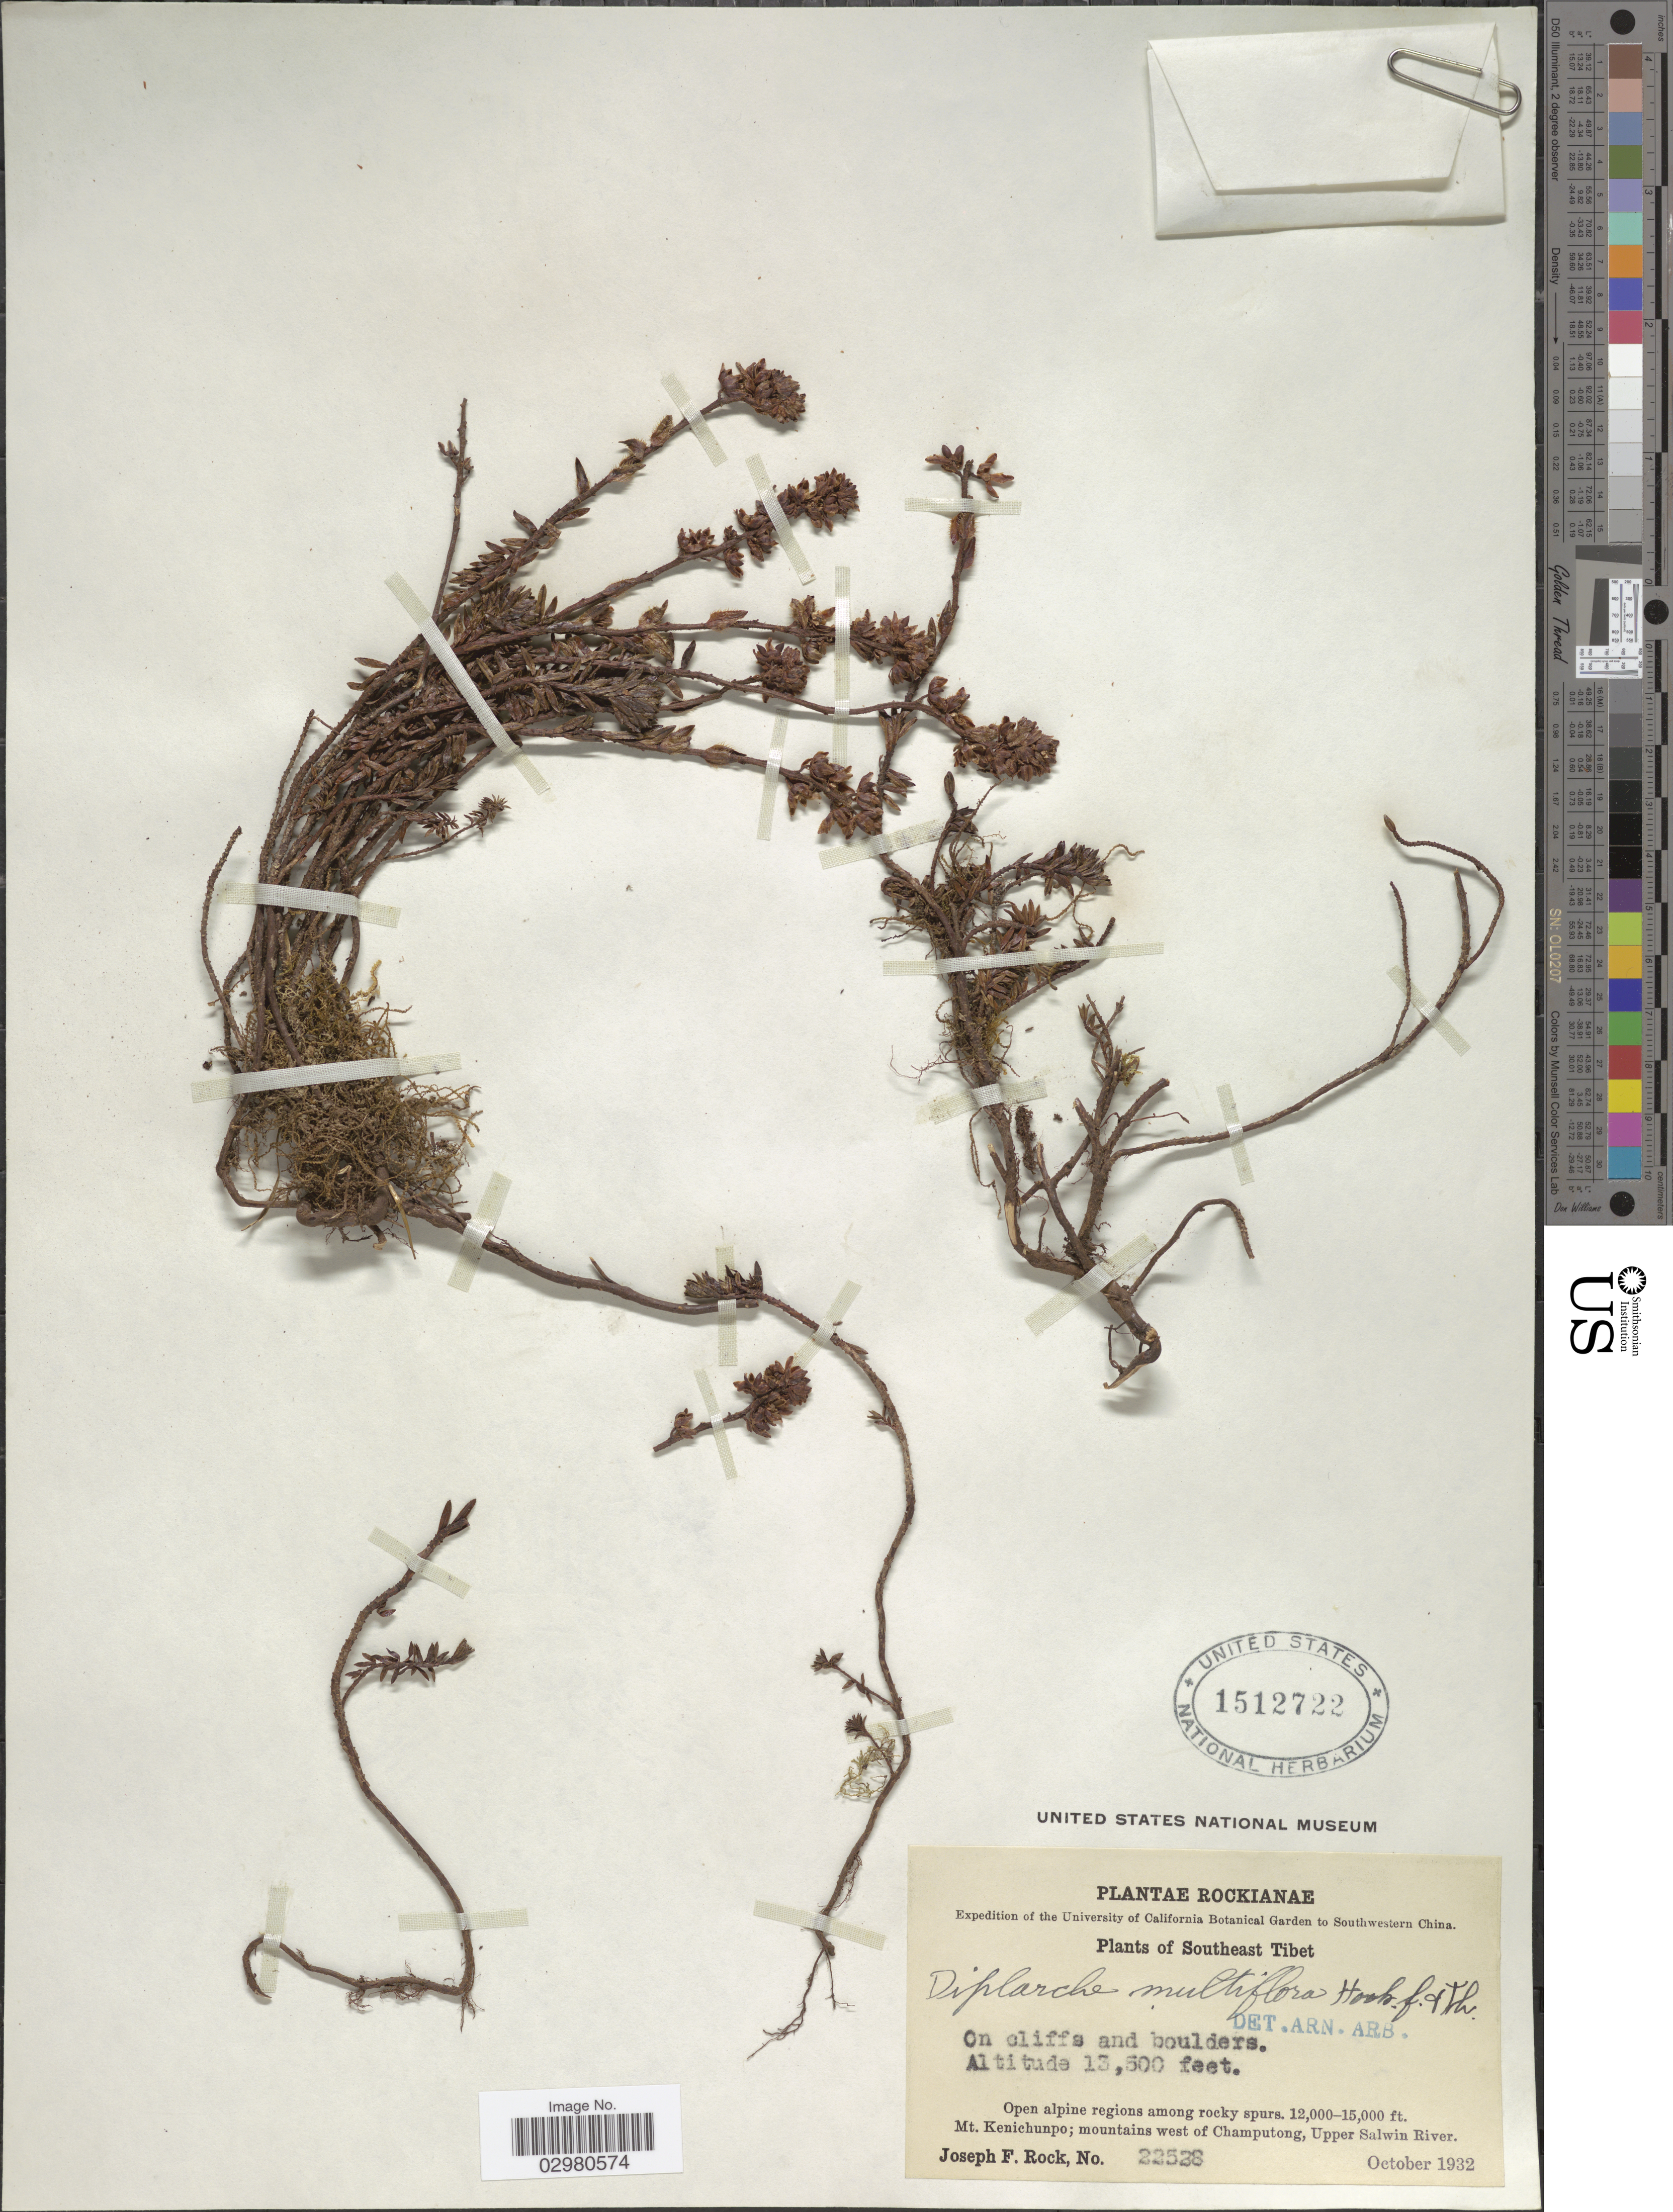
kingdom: Plantae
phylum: Tracheophyta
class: Magnoliopsida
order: Ericales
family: Ericaceae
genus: Diplarche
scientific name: Diplarche multiflora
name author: Hook. f. & Thomson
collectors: J. F. Rock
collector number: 22528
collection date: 1932-10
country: China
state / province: Xizang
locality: Southwestern China. Southeast Tibet. Mt. Kenichunpo; mountains west of Champutong, Upper Salwin River.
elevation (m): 4115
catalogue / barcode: US 1512722